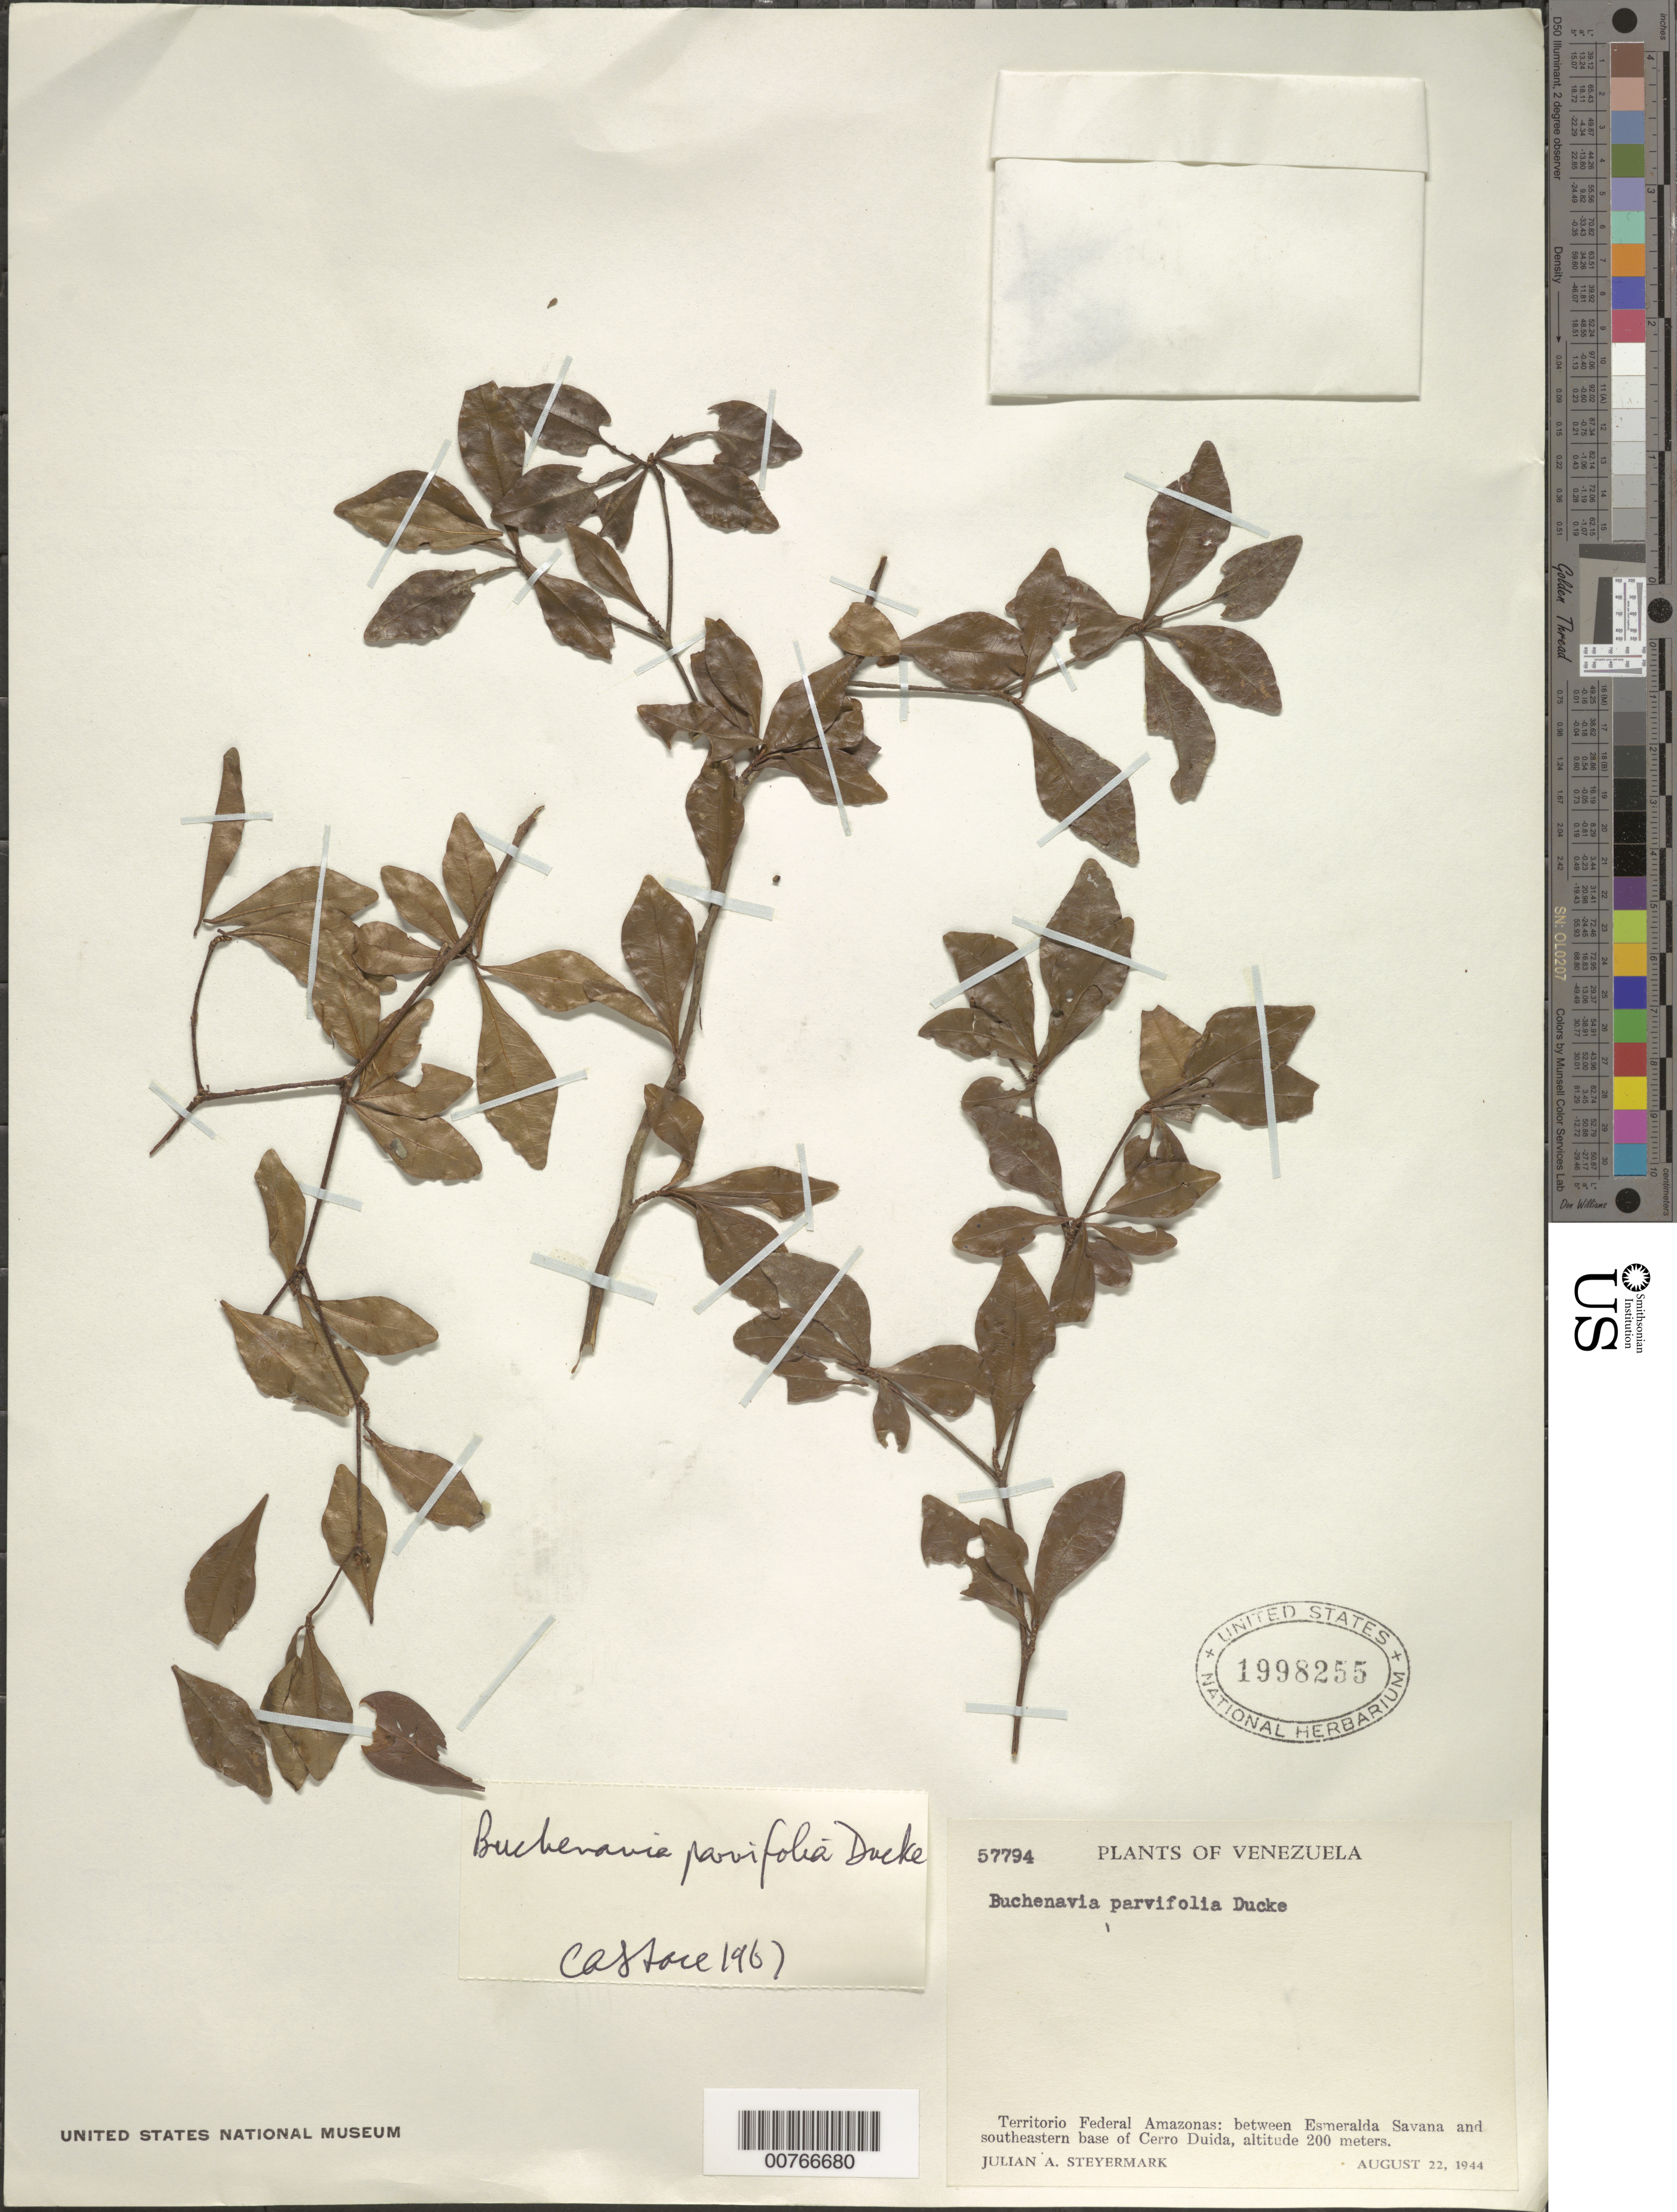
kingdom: Plantae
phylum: Tracheophyta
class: Magnoliopsida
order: Myrtales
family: Combretaceae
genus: Terminalia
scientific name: Terminalia parvifolia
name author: (Ducke) Gere & Boatwr.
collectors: J. Steyermark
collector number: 57794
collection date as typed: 22-Aug-44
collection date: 1944-08-22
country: Venezuela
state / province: Amazonas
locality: Esmeralda Ridge to Tree Savanna (Sabana de Arboles), southeast of Cerro Duida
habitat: Savanna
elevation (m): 200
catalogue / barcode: US 1998255